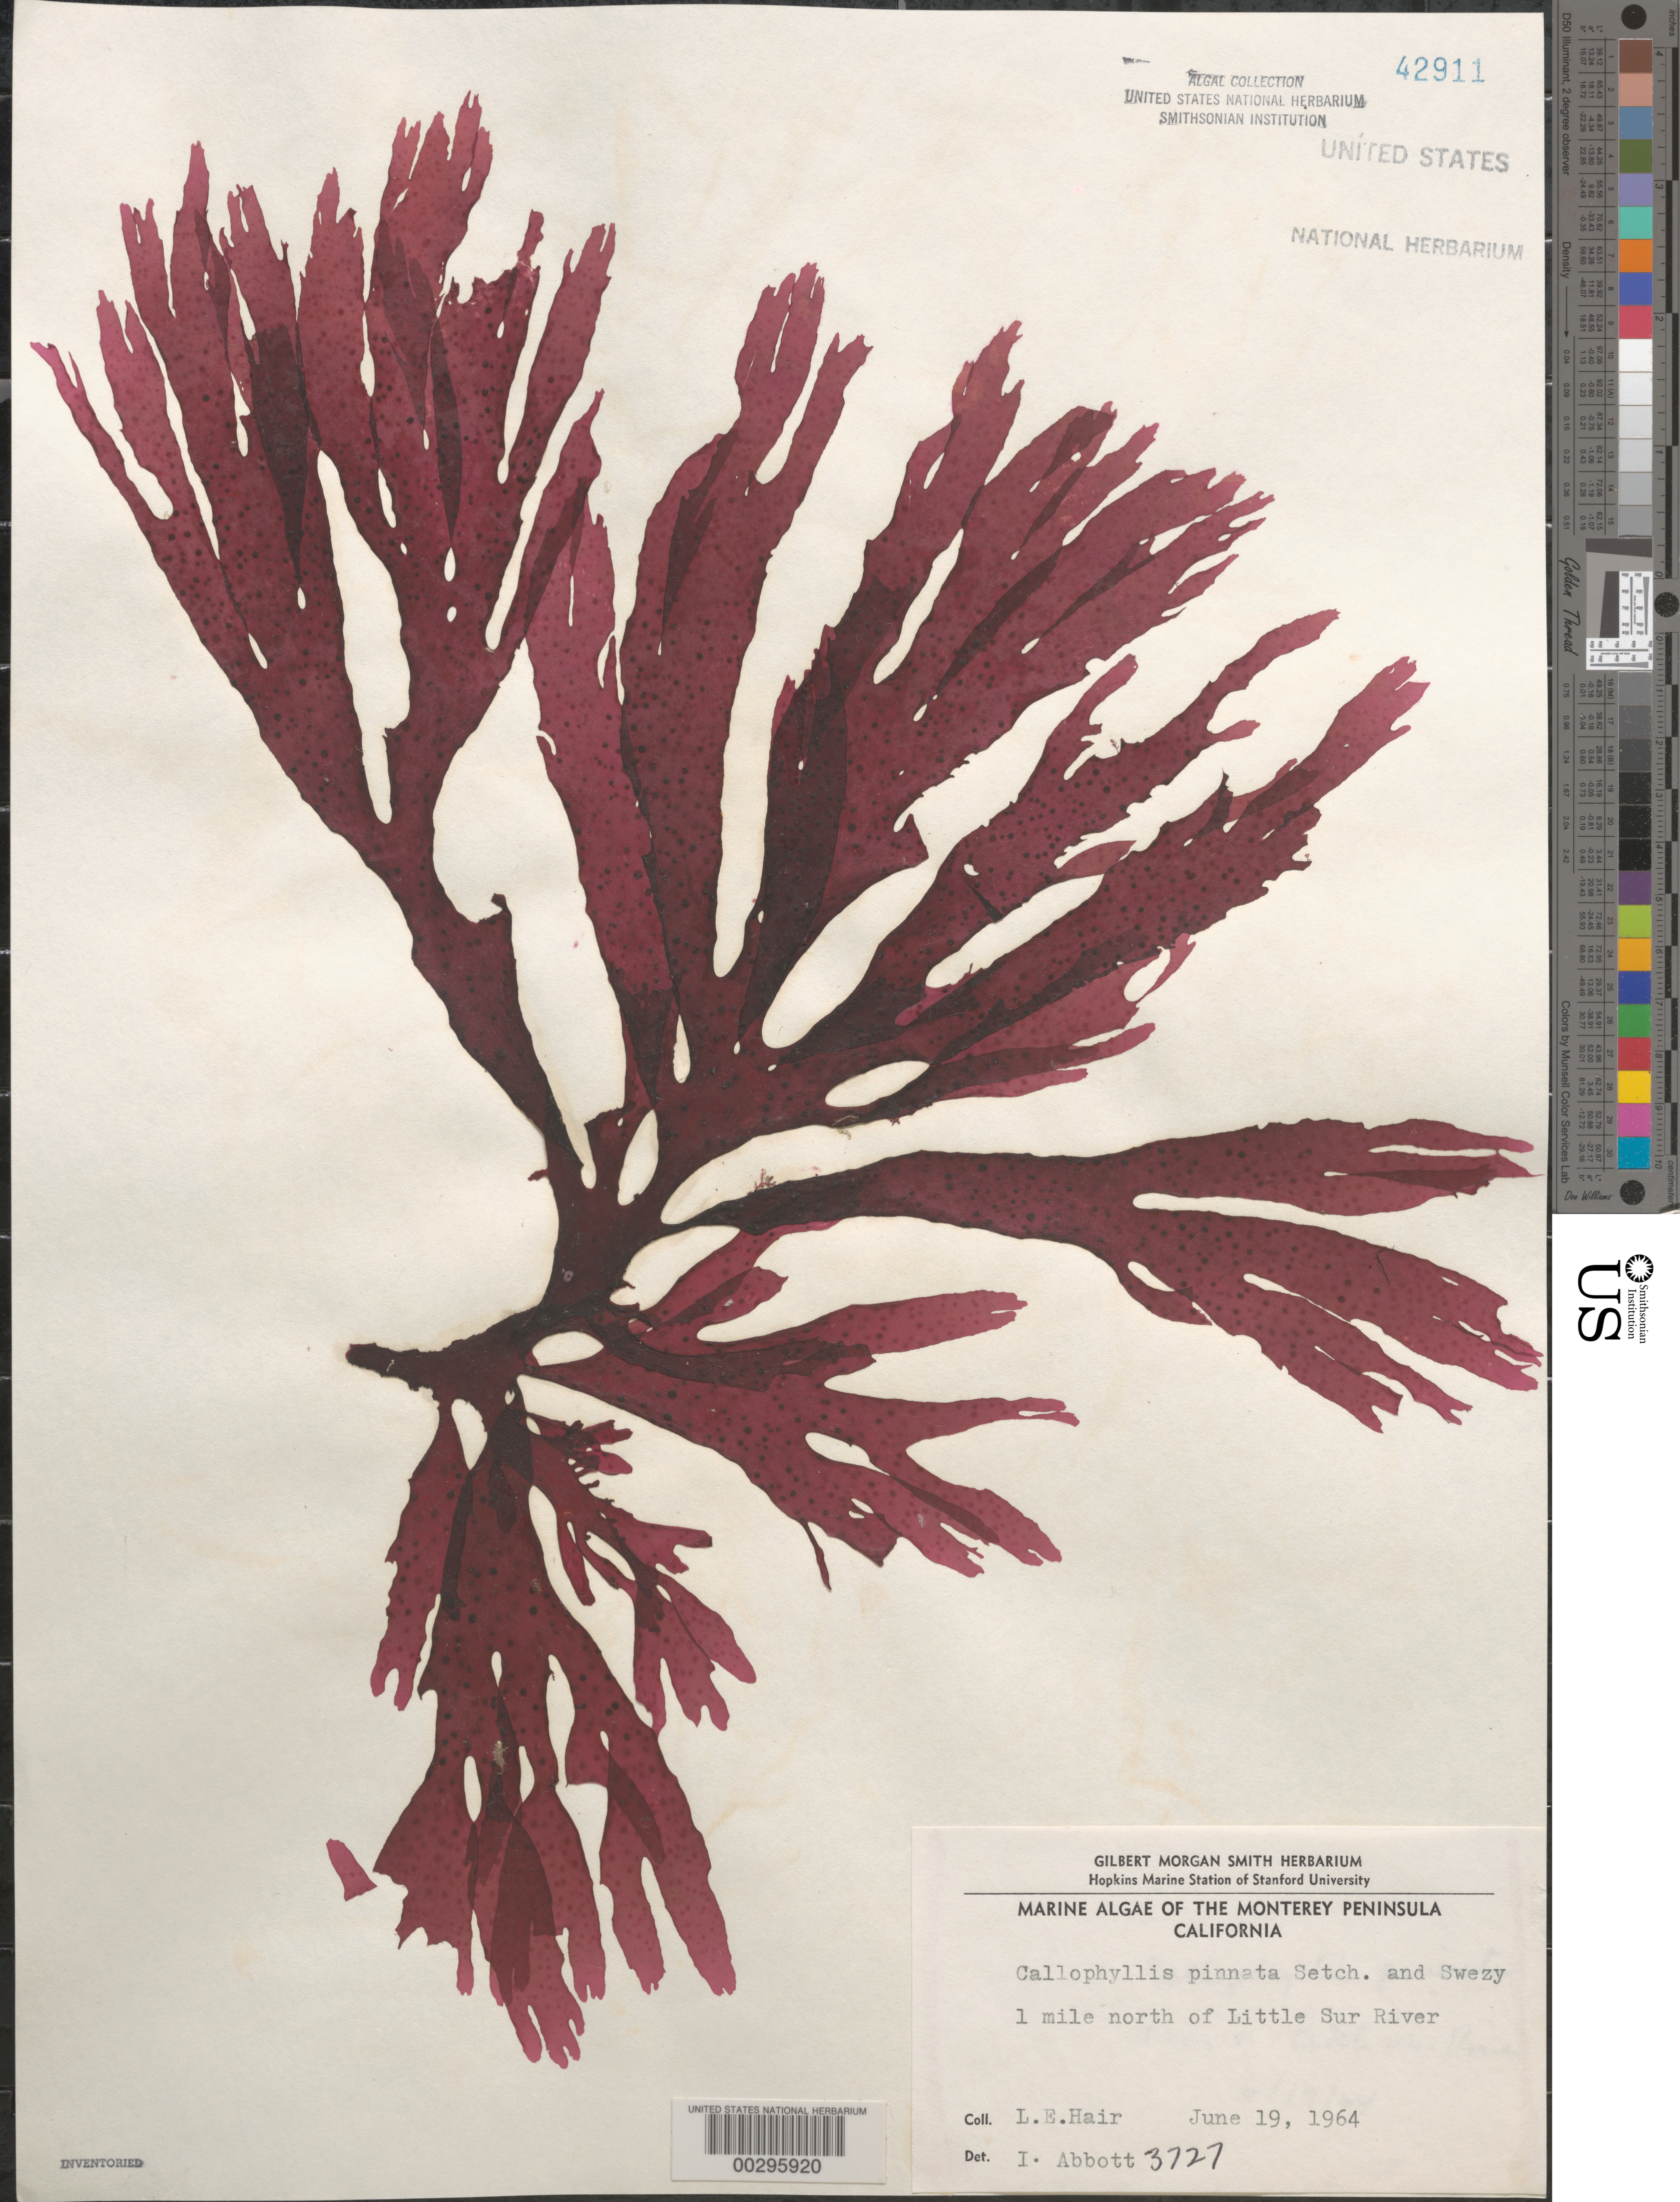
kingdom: Plantae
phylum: Rhodophyta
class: Florideophyceae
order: Gigartinales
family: Kallymeniaceae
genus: Callophyllis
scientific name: Callophyllis pinnata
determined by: Abbott, Isabella A.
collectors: L. Hair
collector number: IAA 3727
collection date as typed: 19 Jun 1964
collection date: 1964-06-19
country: United States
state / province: California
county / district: Monterey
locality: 1 mile north of Little Sur River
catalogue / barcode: US 42911